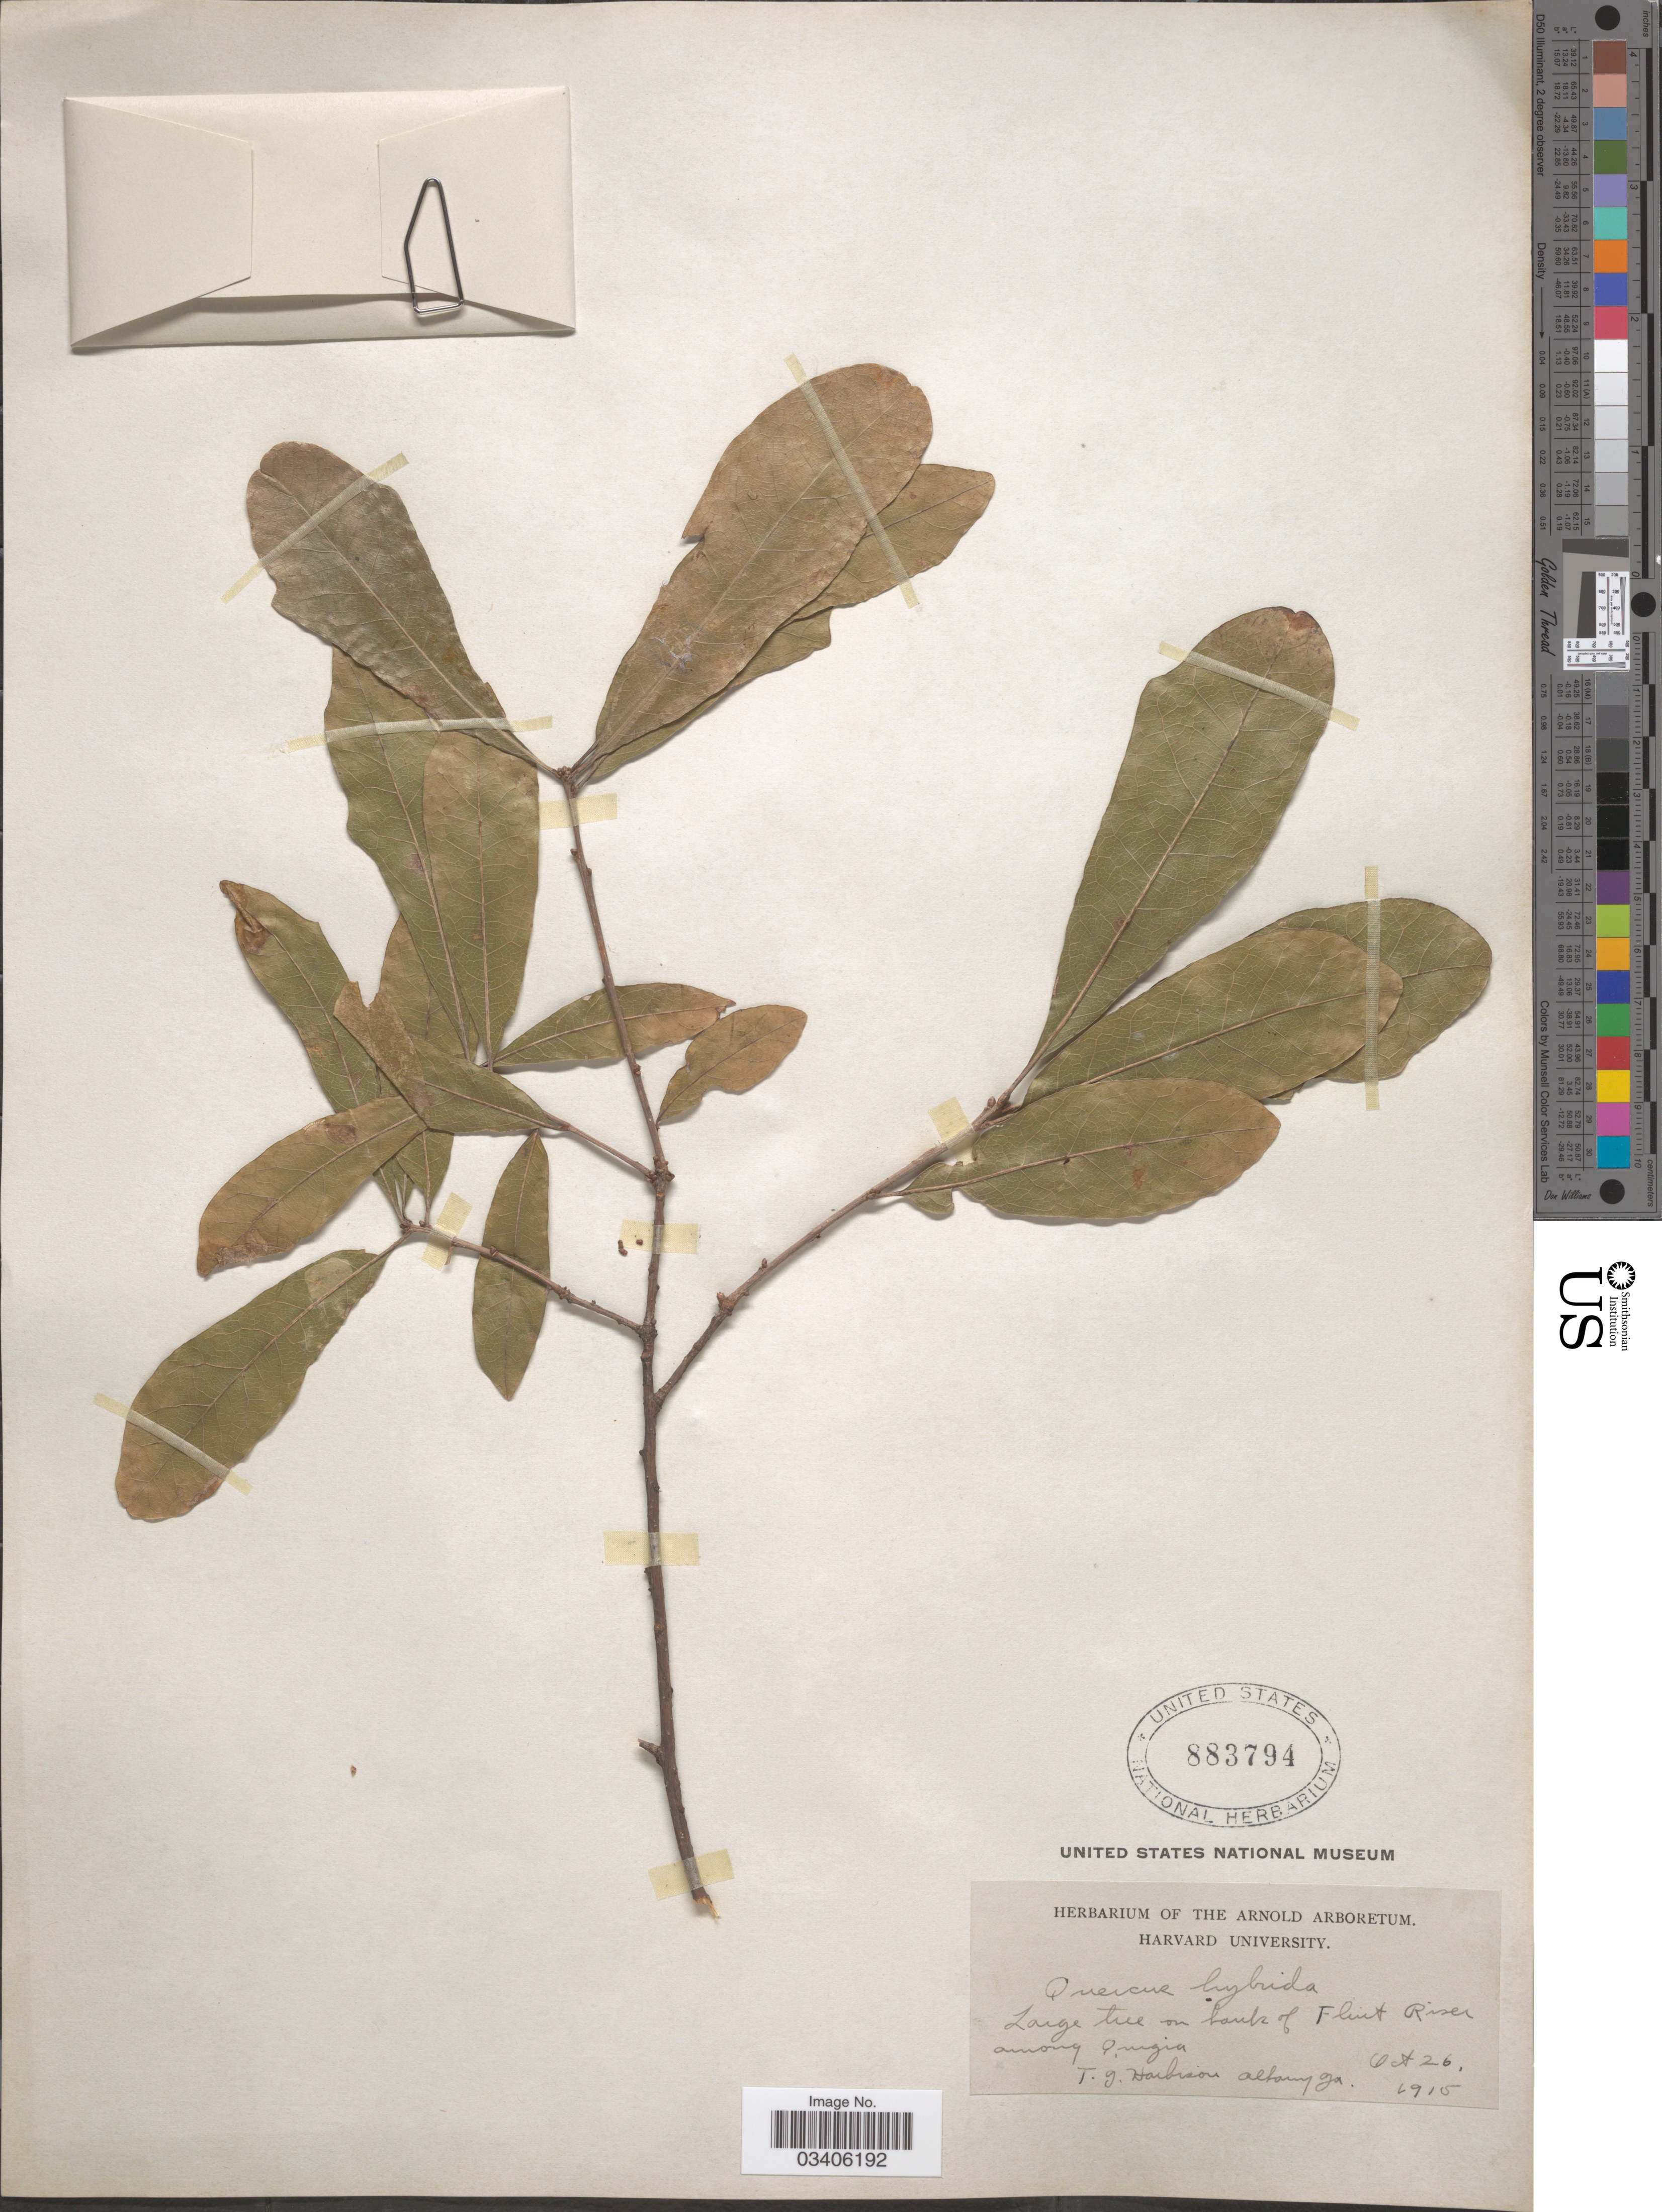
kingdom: Plantae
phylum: Tracheophyta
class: Magnoliopsida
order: Fagales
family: Fagaceae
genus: Quercus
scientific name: Quercus austrina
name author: Small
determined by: Strong, Mark T., (BOT), Smithsonian Institution - National Museum of Natural History (UNITED STATES)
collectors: T. Harbison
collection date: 1915-10-26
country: United States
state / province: Georgia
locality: Banks of Flint River.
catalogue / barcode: US 883794